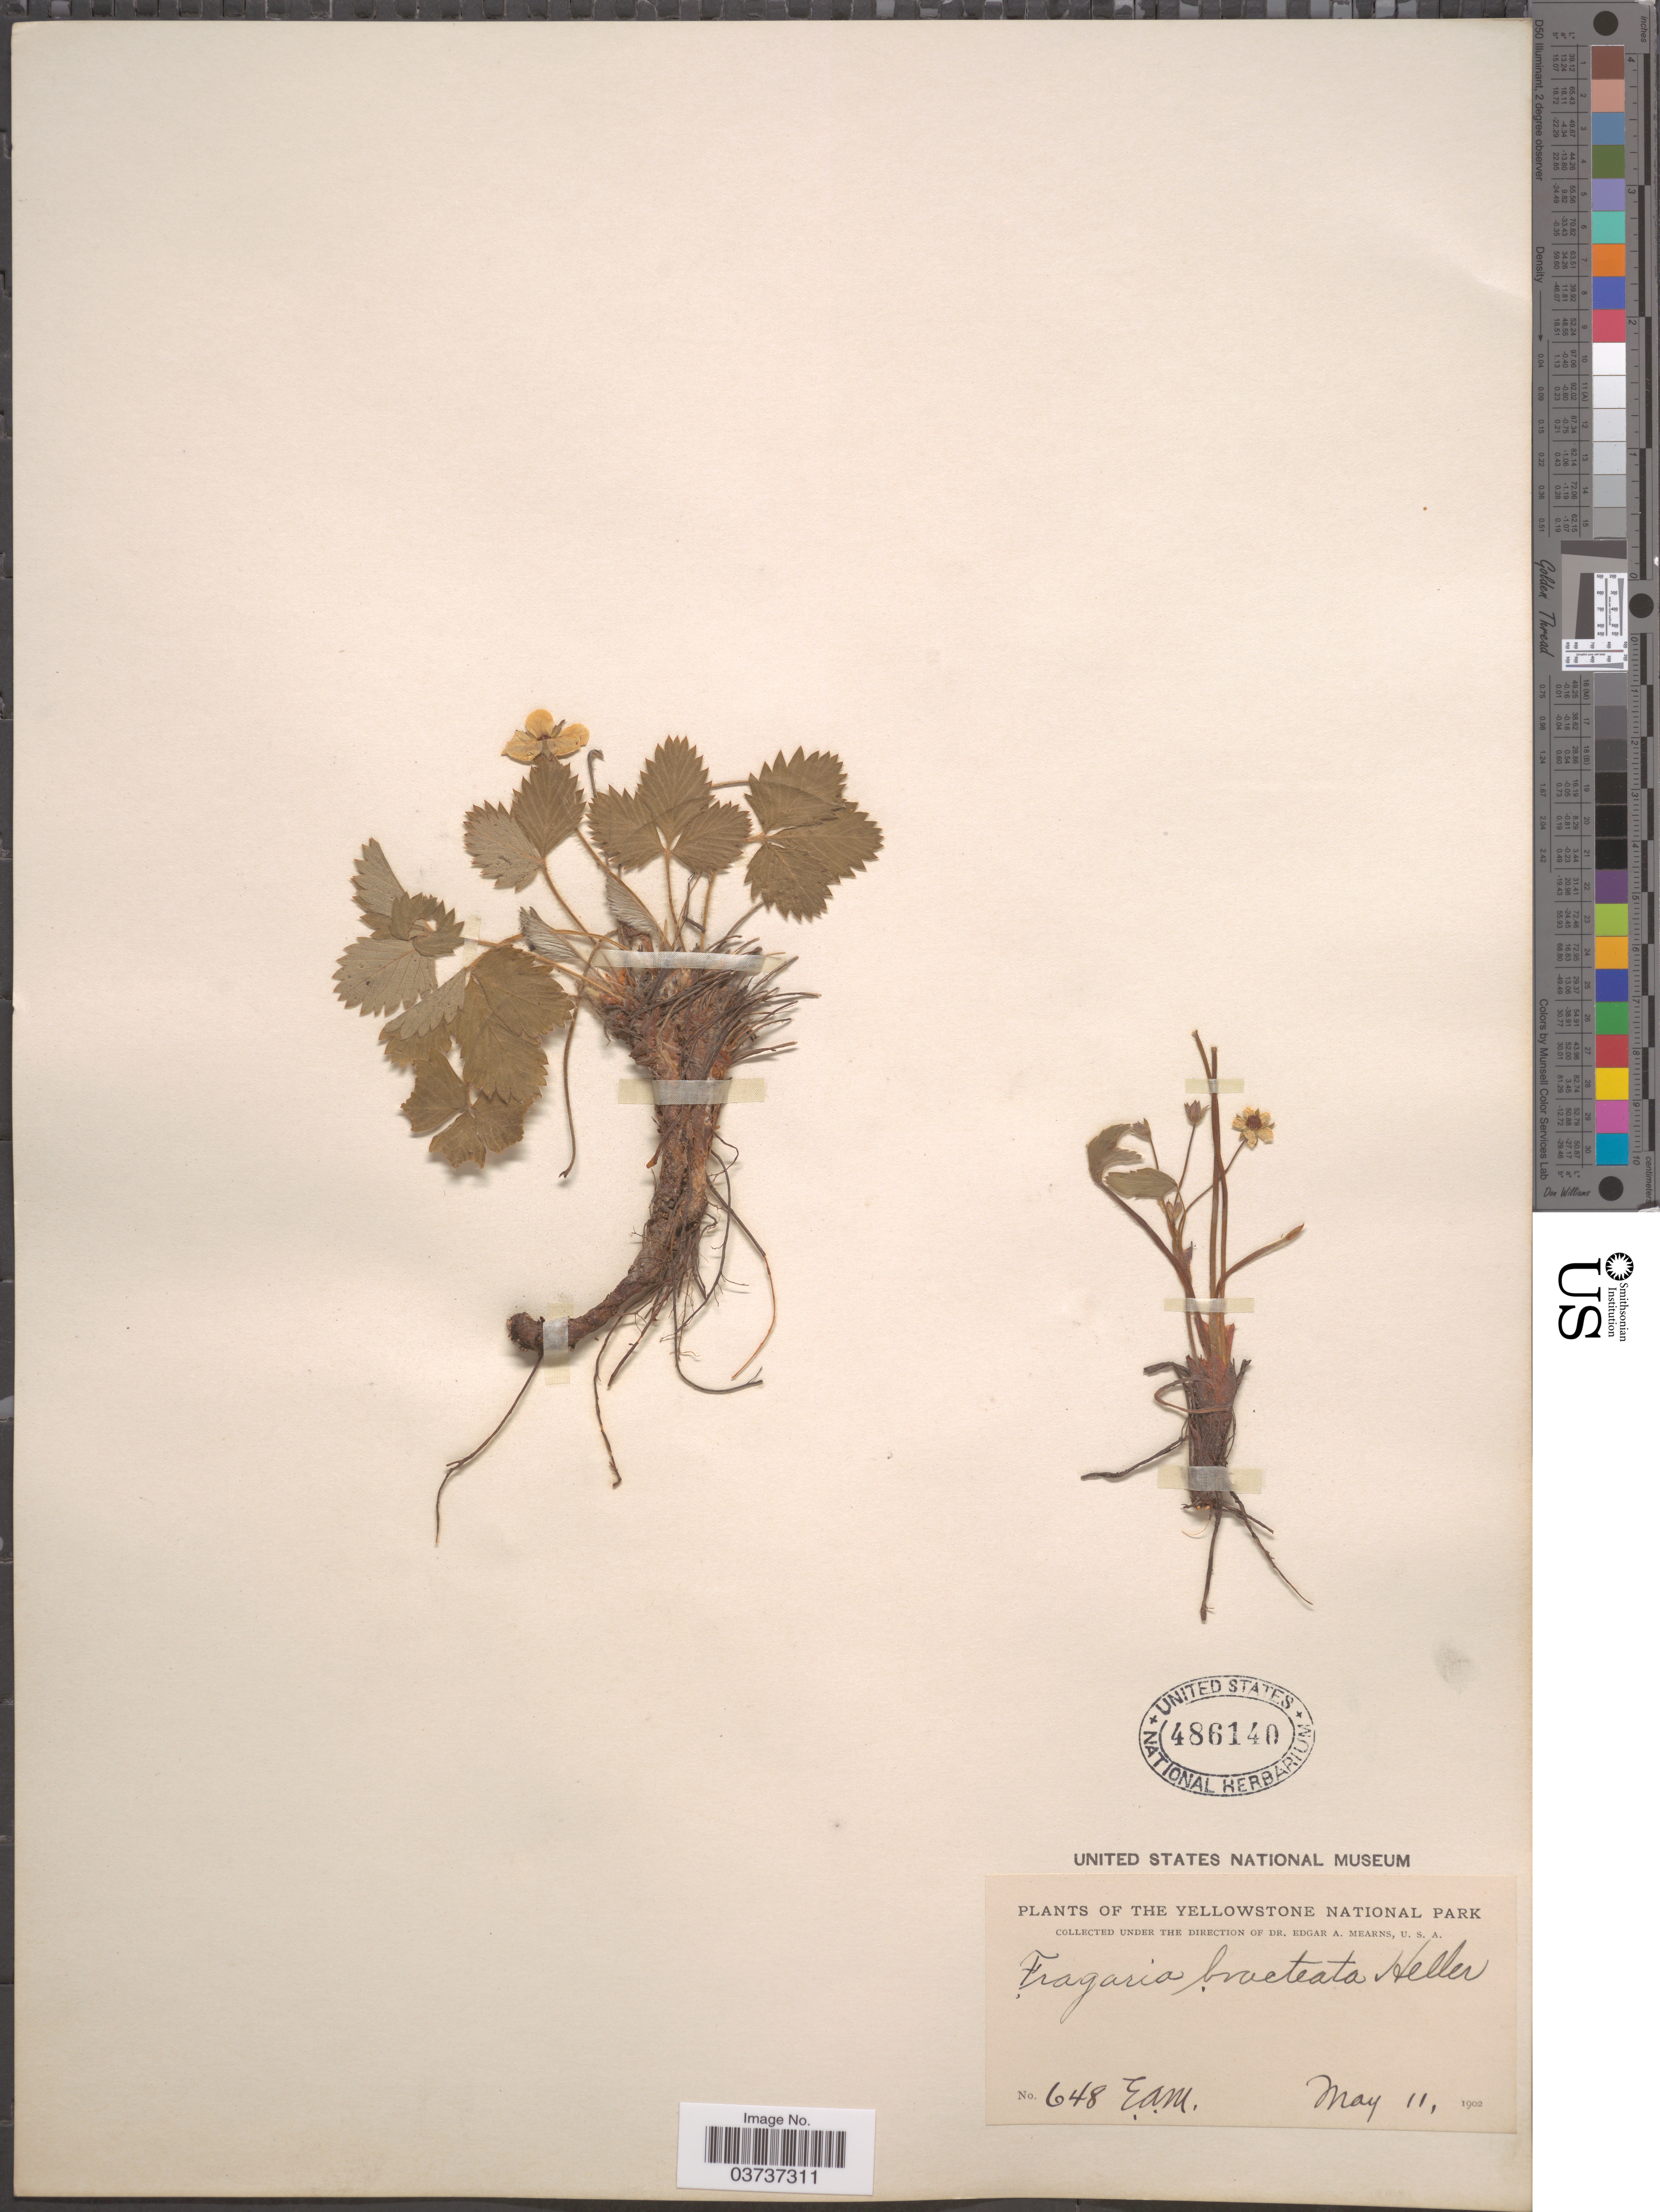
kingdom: Plantae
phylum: Tracheophyta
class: Magnoliopsida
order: Rosales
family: Rosaceae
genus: Fragaria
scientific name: Fragaria vesca subsp. bracteata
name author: L.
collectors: E. A. Mearns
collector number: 648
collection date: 1902-05-11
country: United States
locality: The Yellowstone National Park.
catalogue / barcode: US 486140